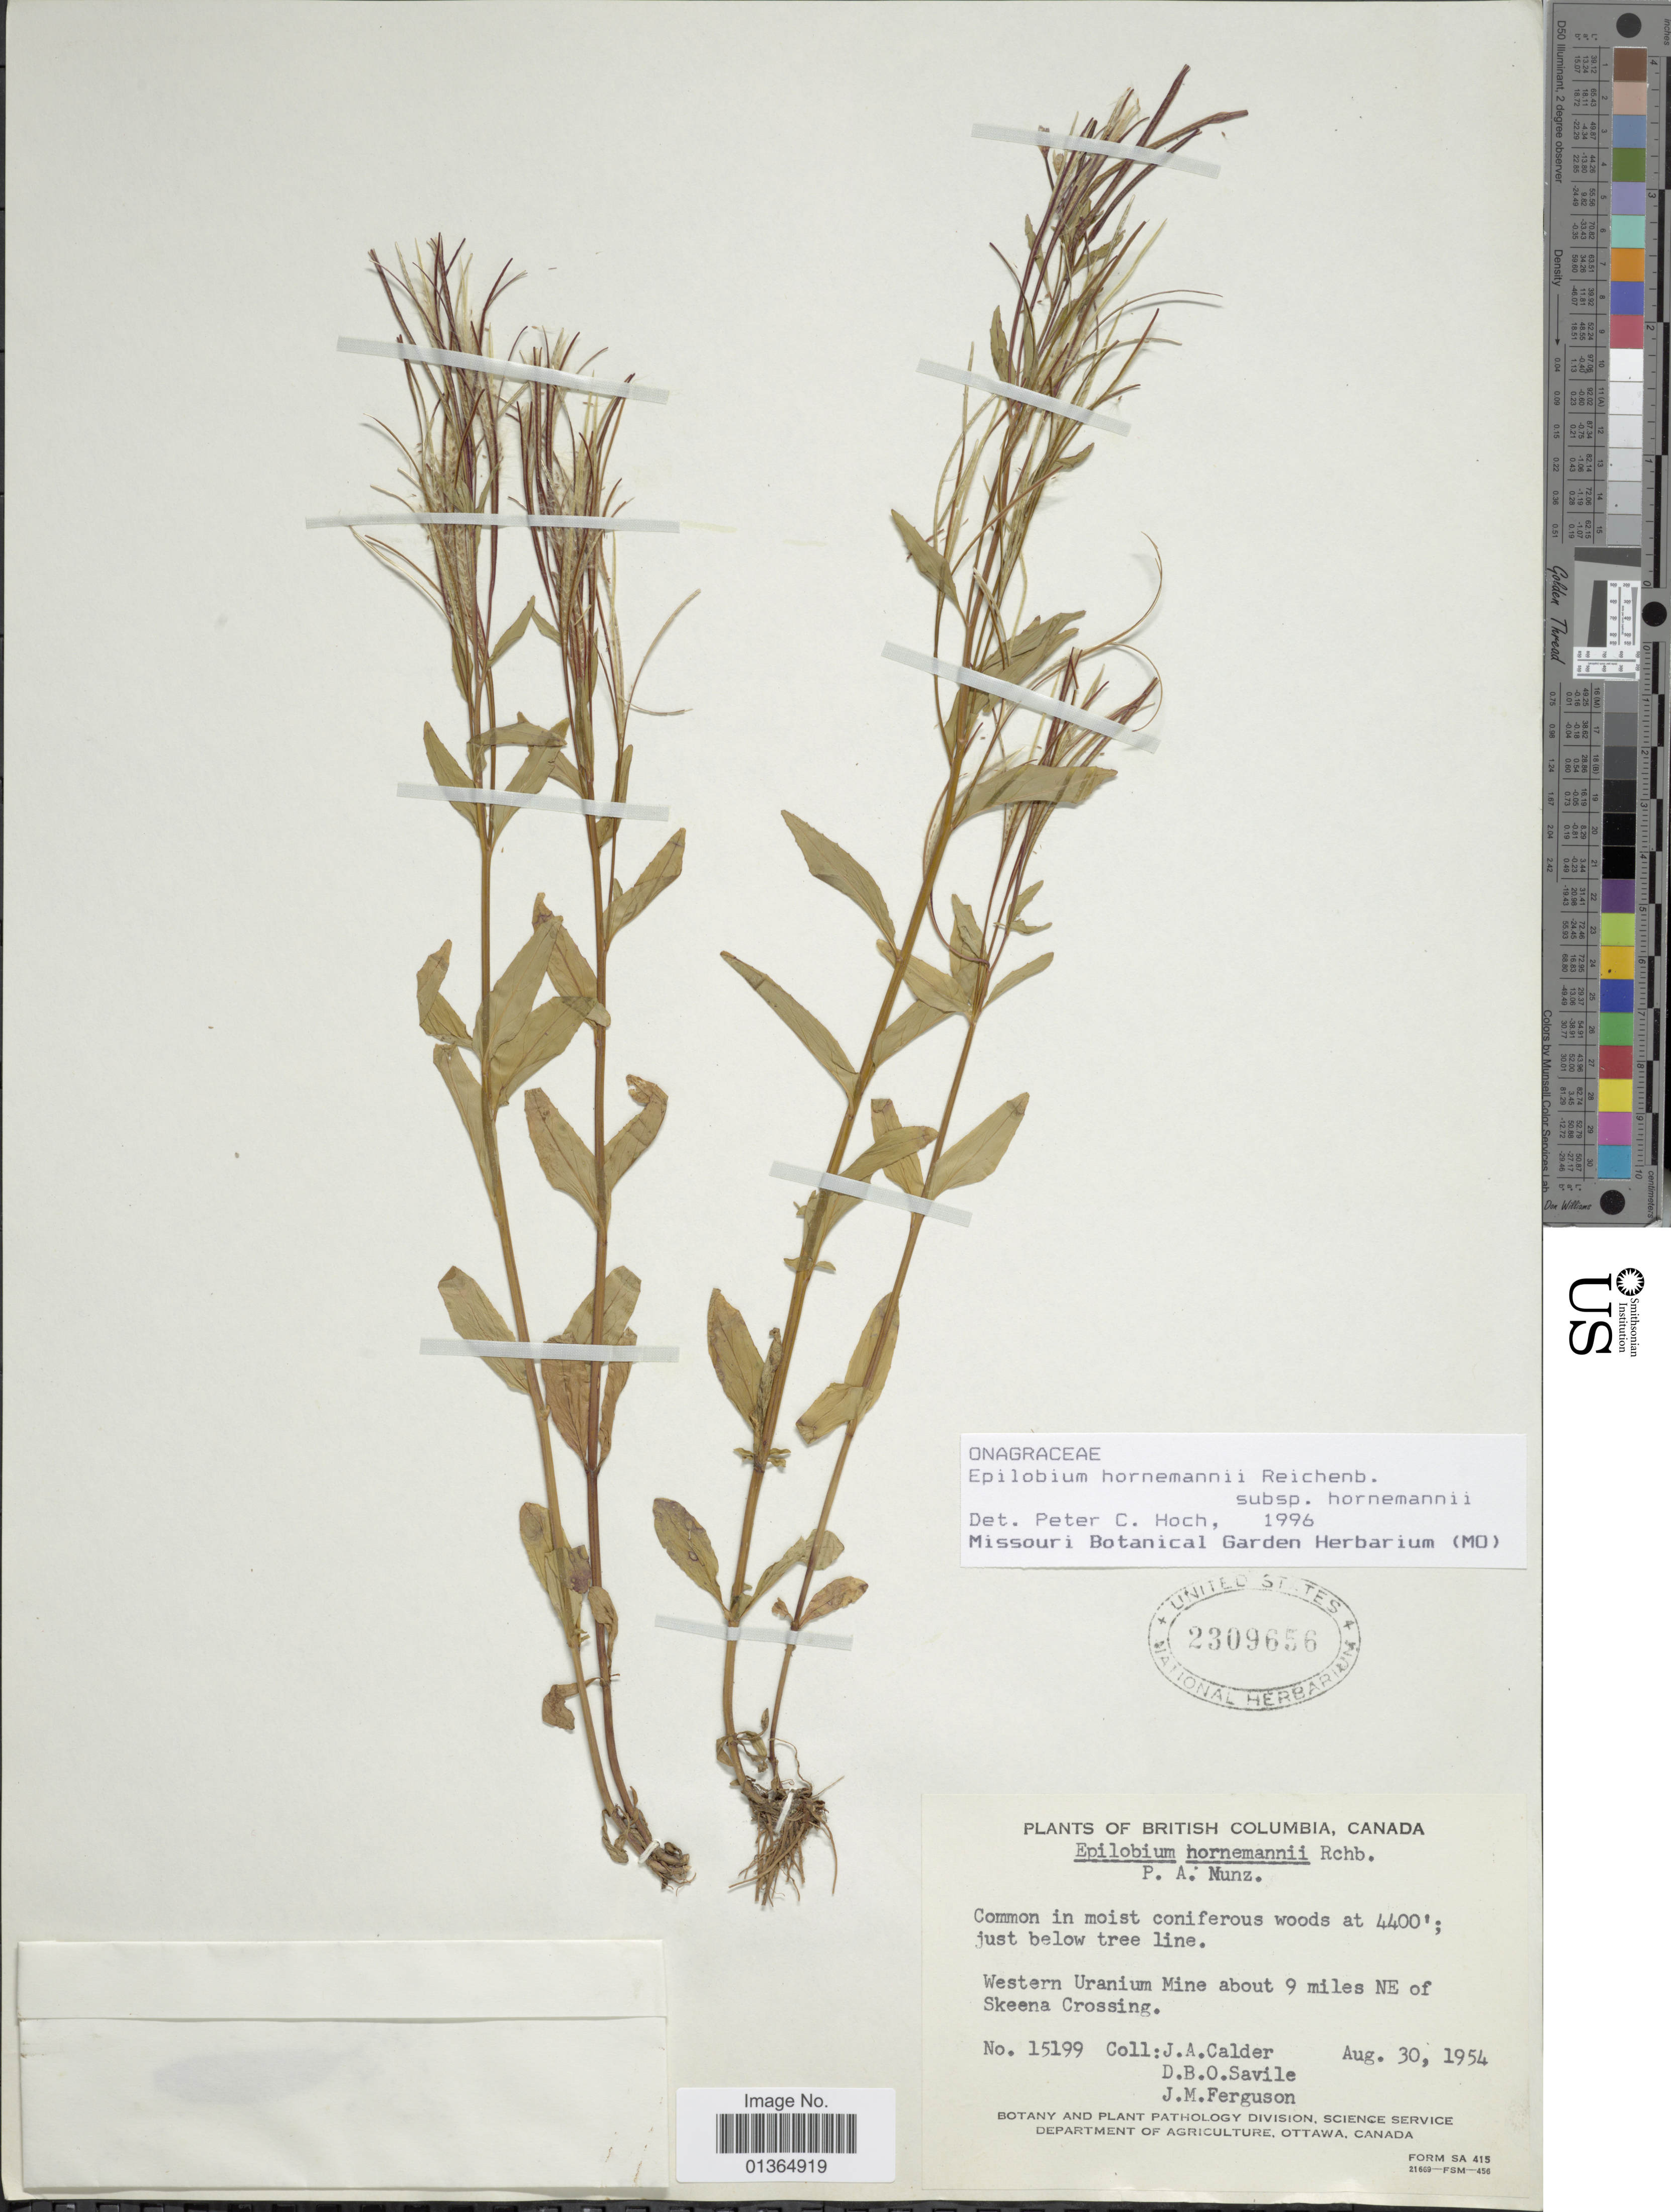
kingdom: Plantae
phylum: Tracheophyta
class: Magnoliopsida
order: Myrtales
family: Onagraceae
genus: Epilobium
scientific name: Epilobium hornemannii subsp. hornemannii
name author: Rchb.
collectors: J. A. Calder, D. Savile & J. M. Ferguson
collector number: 15199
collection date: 1954-08-30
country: Canada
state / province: British Columbia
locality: Western Uranium Mine about 9 miles NE of Skeena Crossing.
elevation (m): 1341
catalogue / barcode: US 2309656